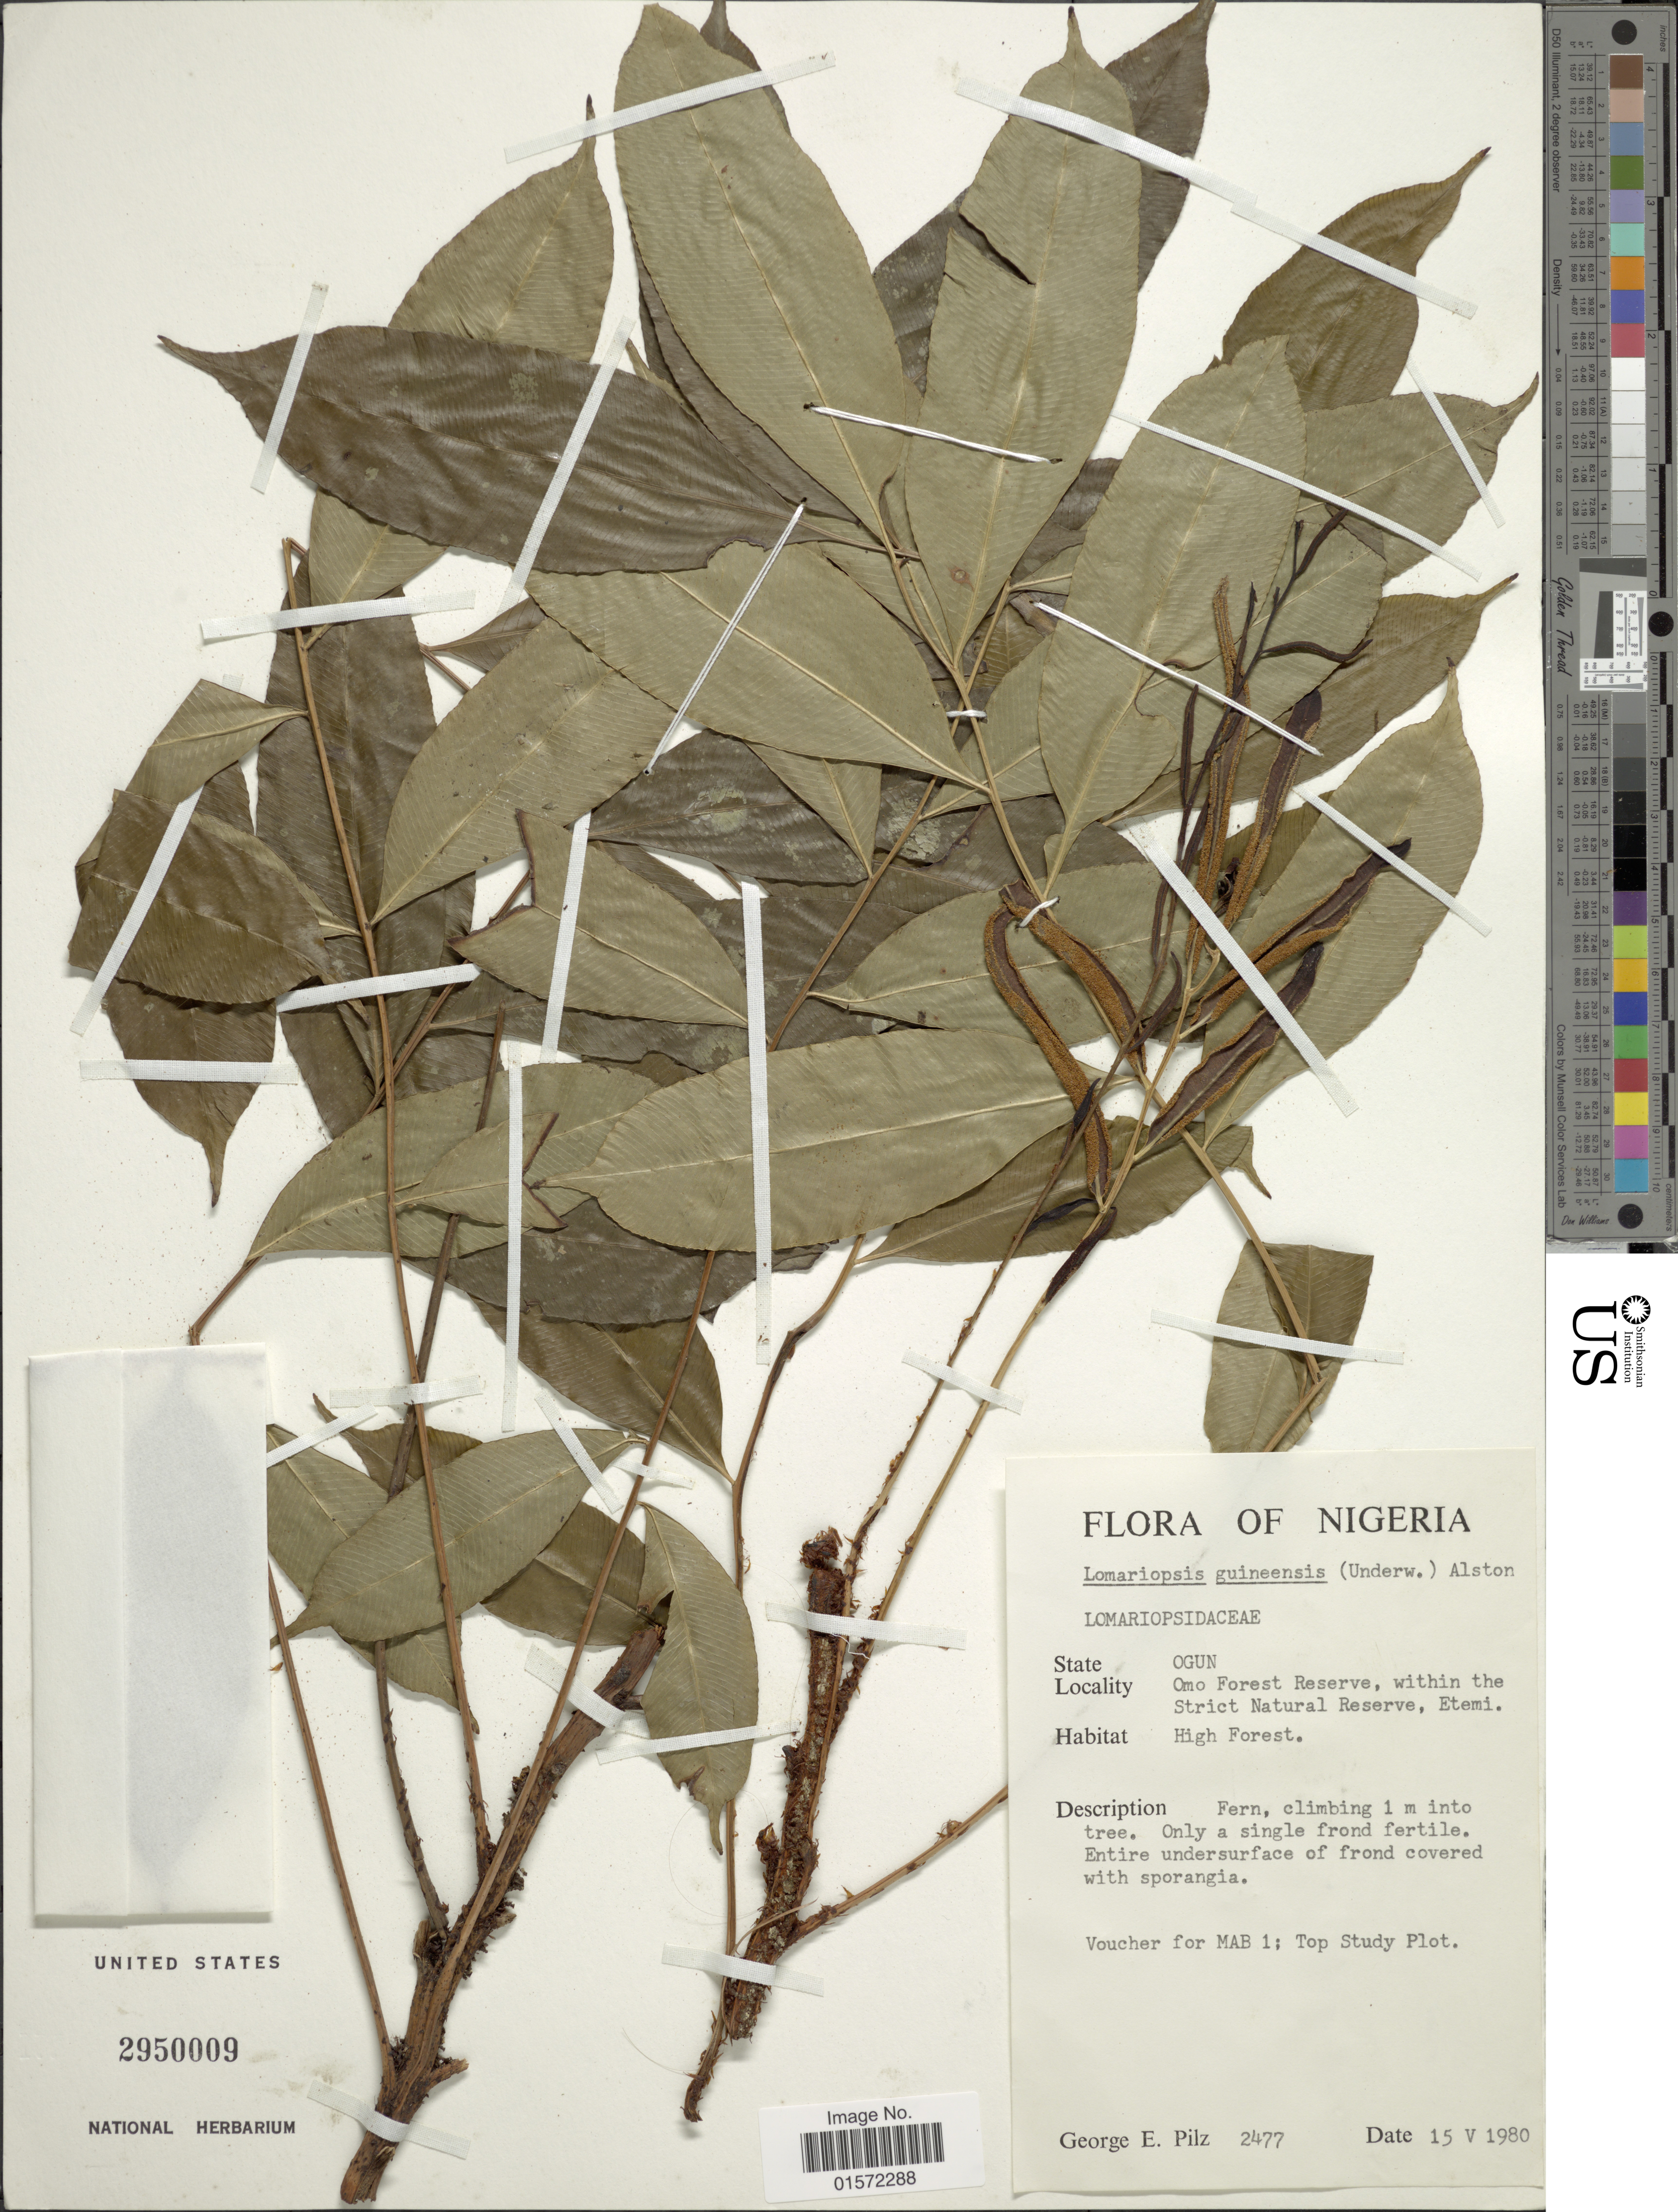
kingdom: Plantae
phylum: Tracheophyta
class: Polypodiopsida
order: Polypodiales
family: Lomariopsidaceae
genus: Lomariopsis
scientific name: Lomariopsis guineensis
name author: Holttum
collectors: G. E. Pilz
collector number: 2477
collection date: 1980-05-15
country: Nigeria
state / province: Ogun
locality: Omo Forest Reserve, within the Strict Natural Reserve, Etemi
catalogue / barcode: US 2950009